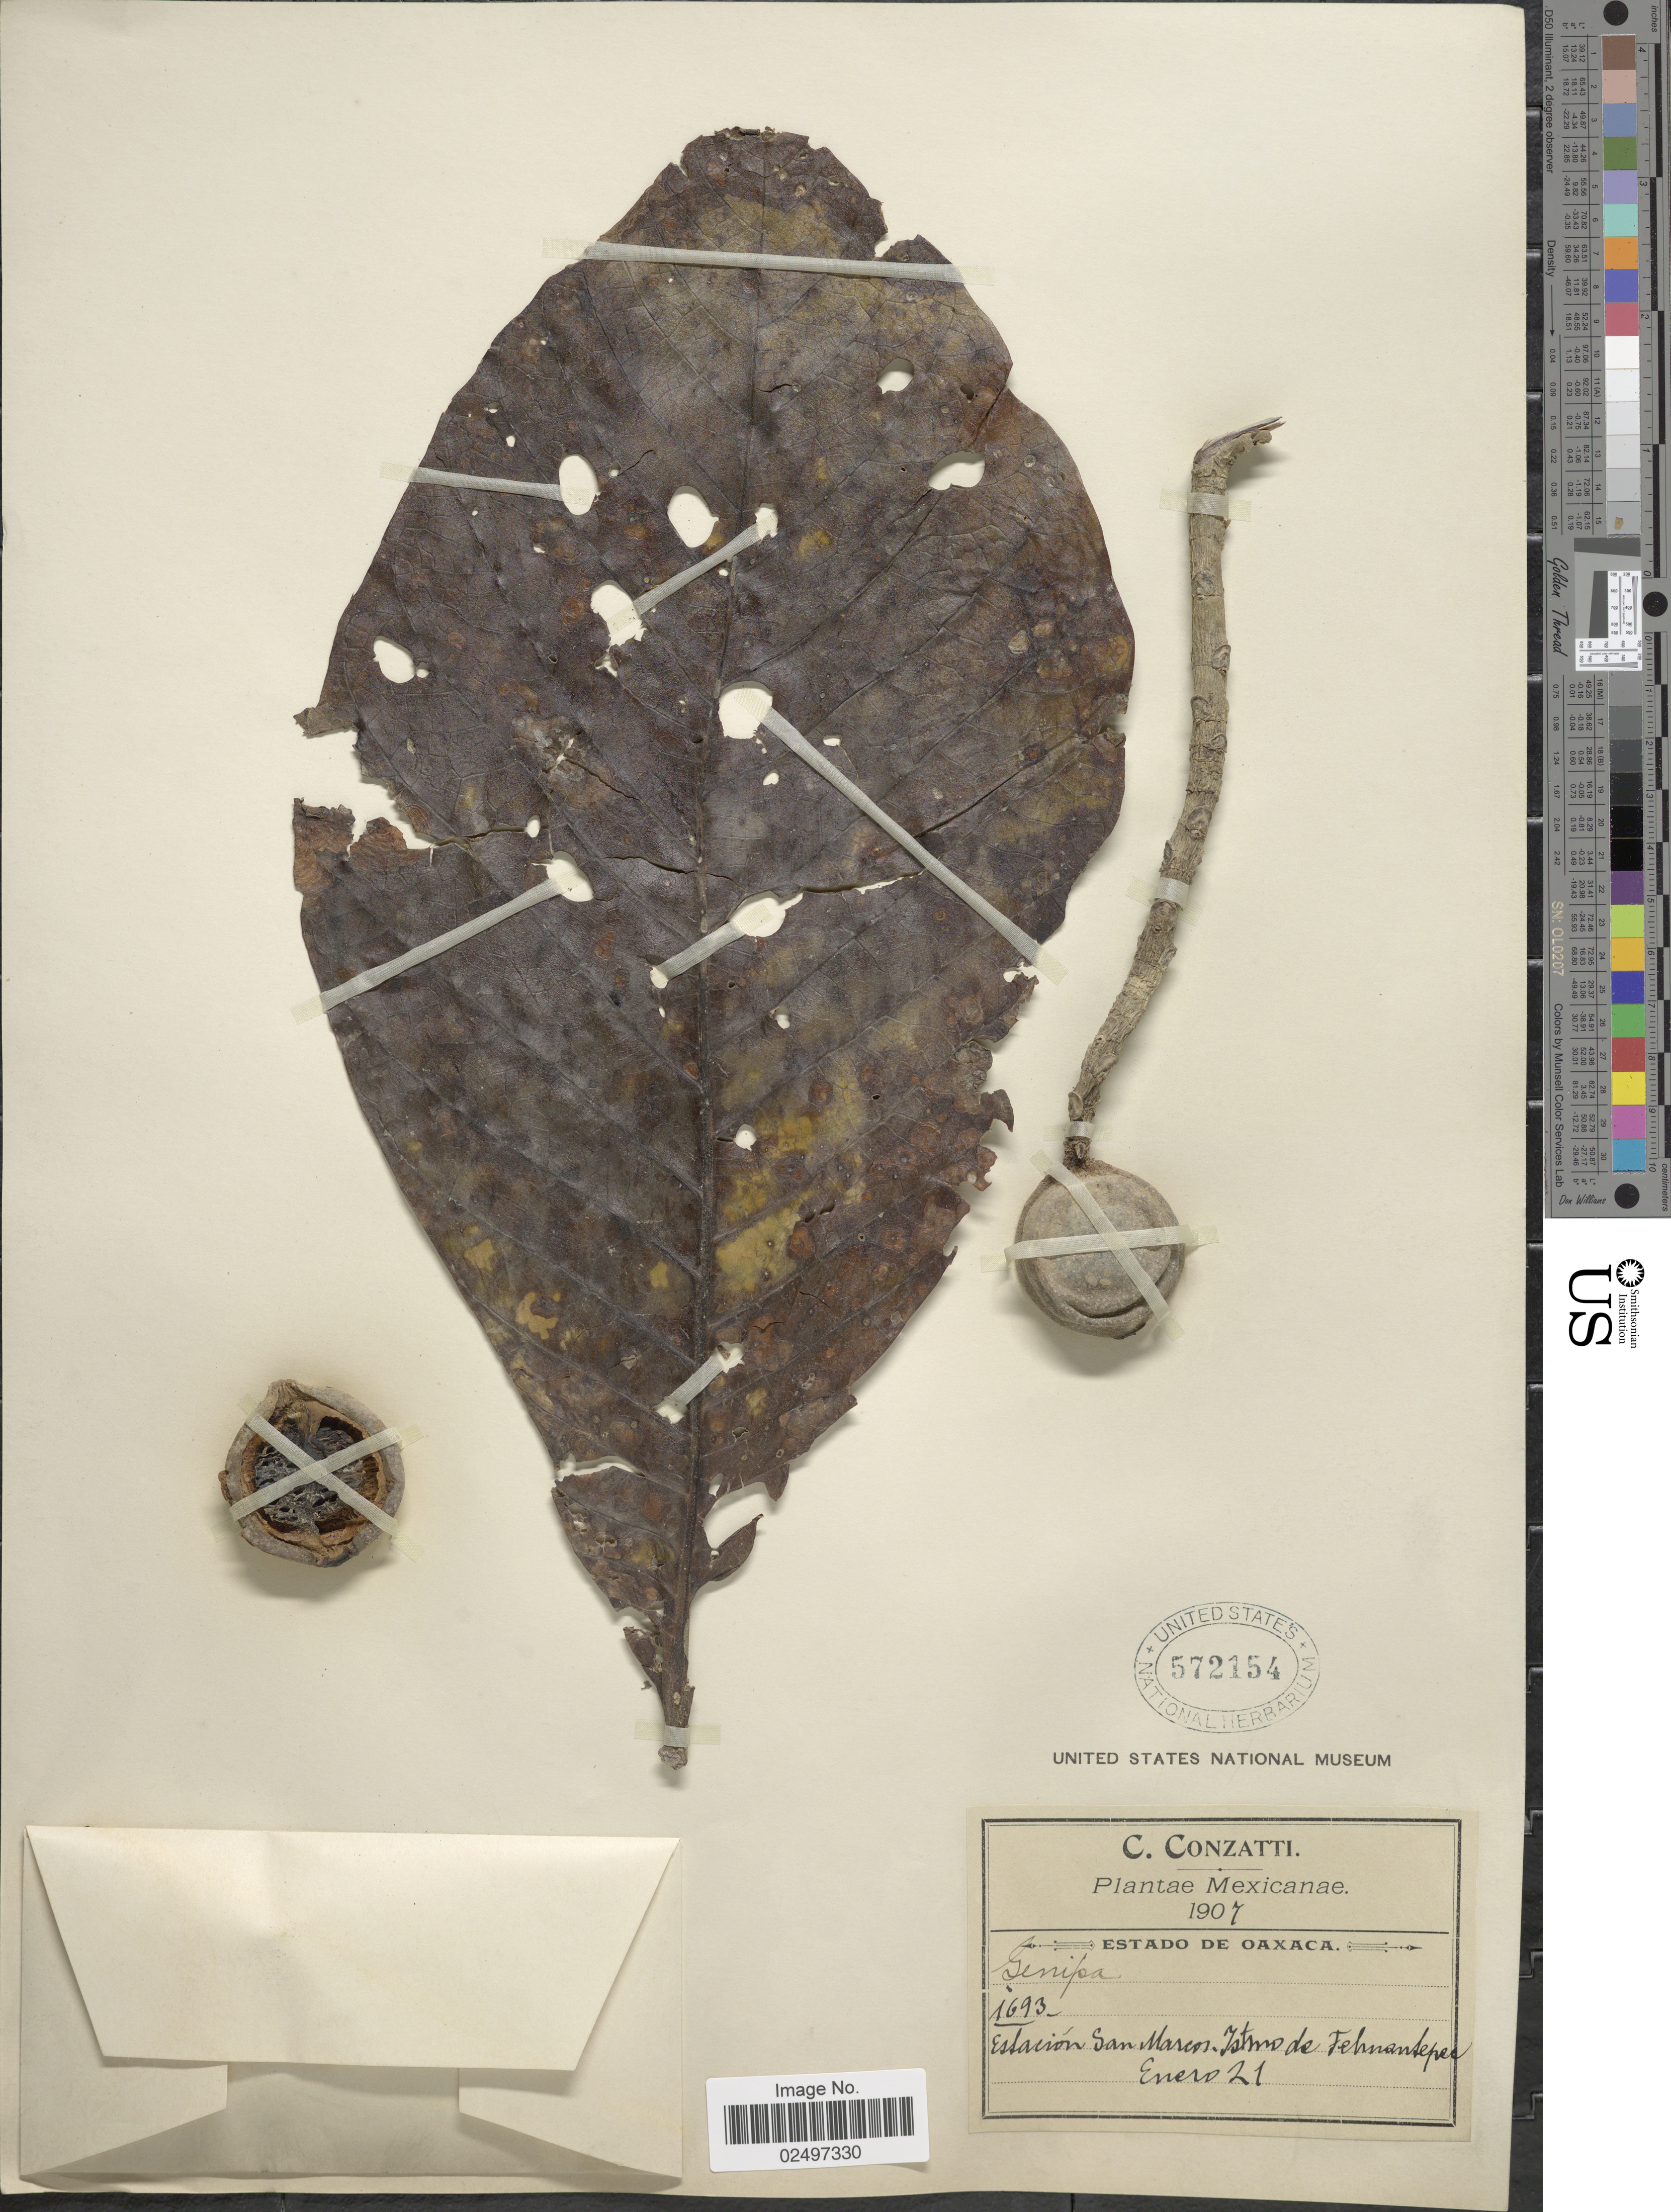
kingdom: Plantae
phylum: Tracheophyta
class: Magnoliopsida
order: Gentianales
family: Rubiaceae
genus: Genipa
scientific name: Genipa americana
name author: L.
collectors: C. Conzatti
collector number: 1693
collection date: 1907-01-21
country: Mexico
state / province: Oaxaca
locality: Estacion San Marcos, Istro de Fehnantepec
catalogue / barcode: US 572154